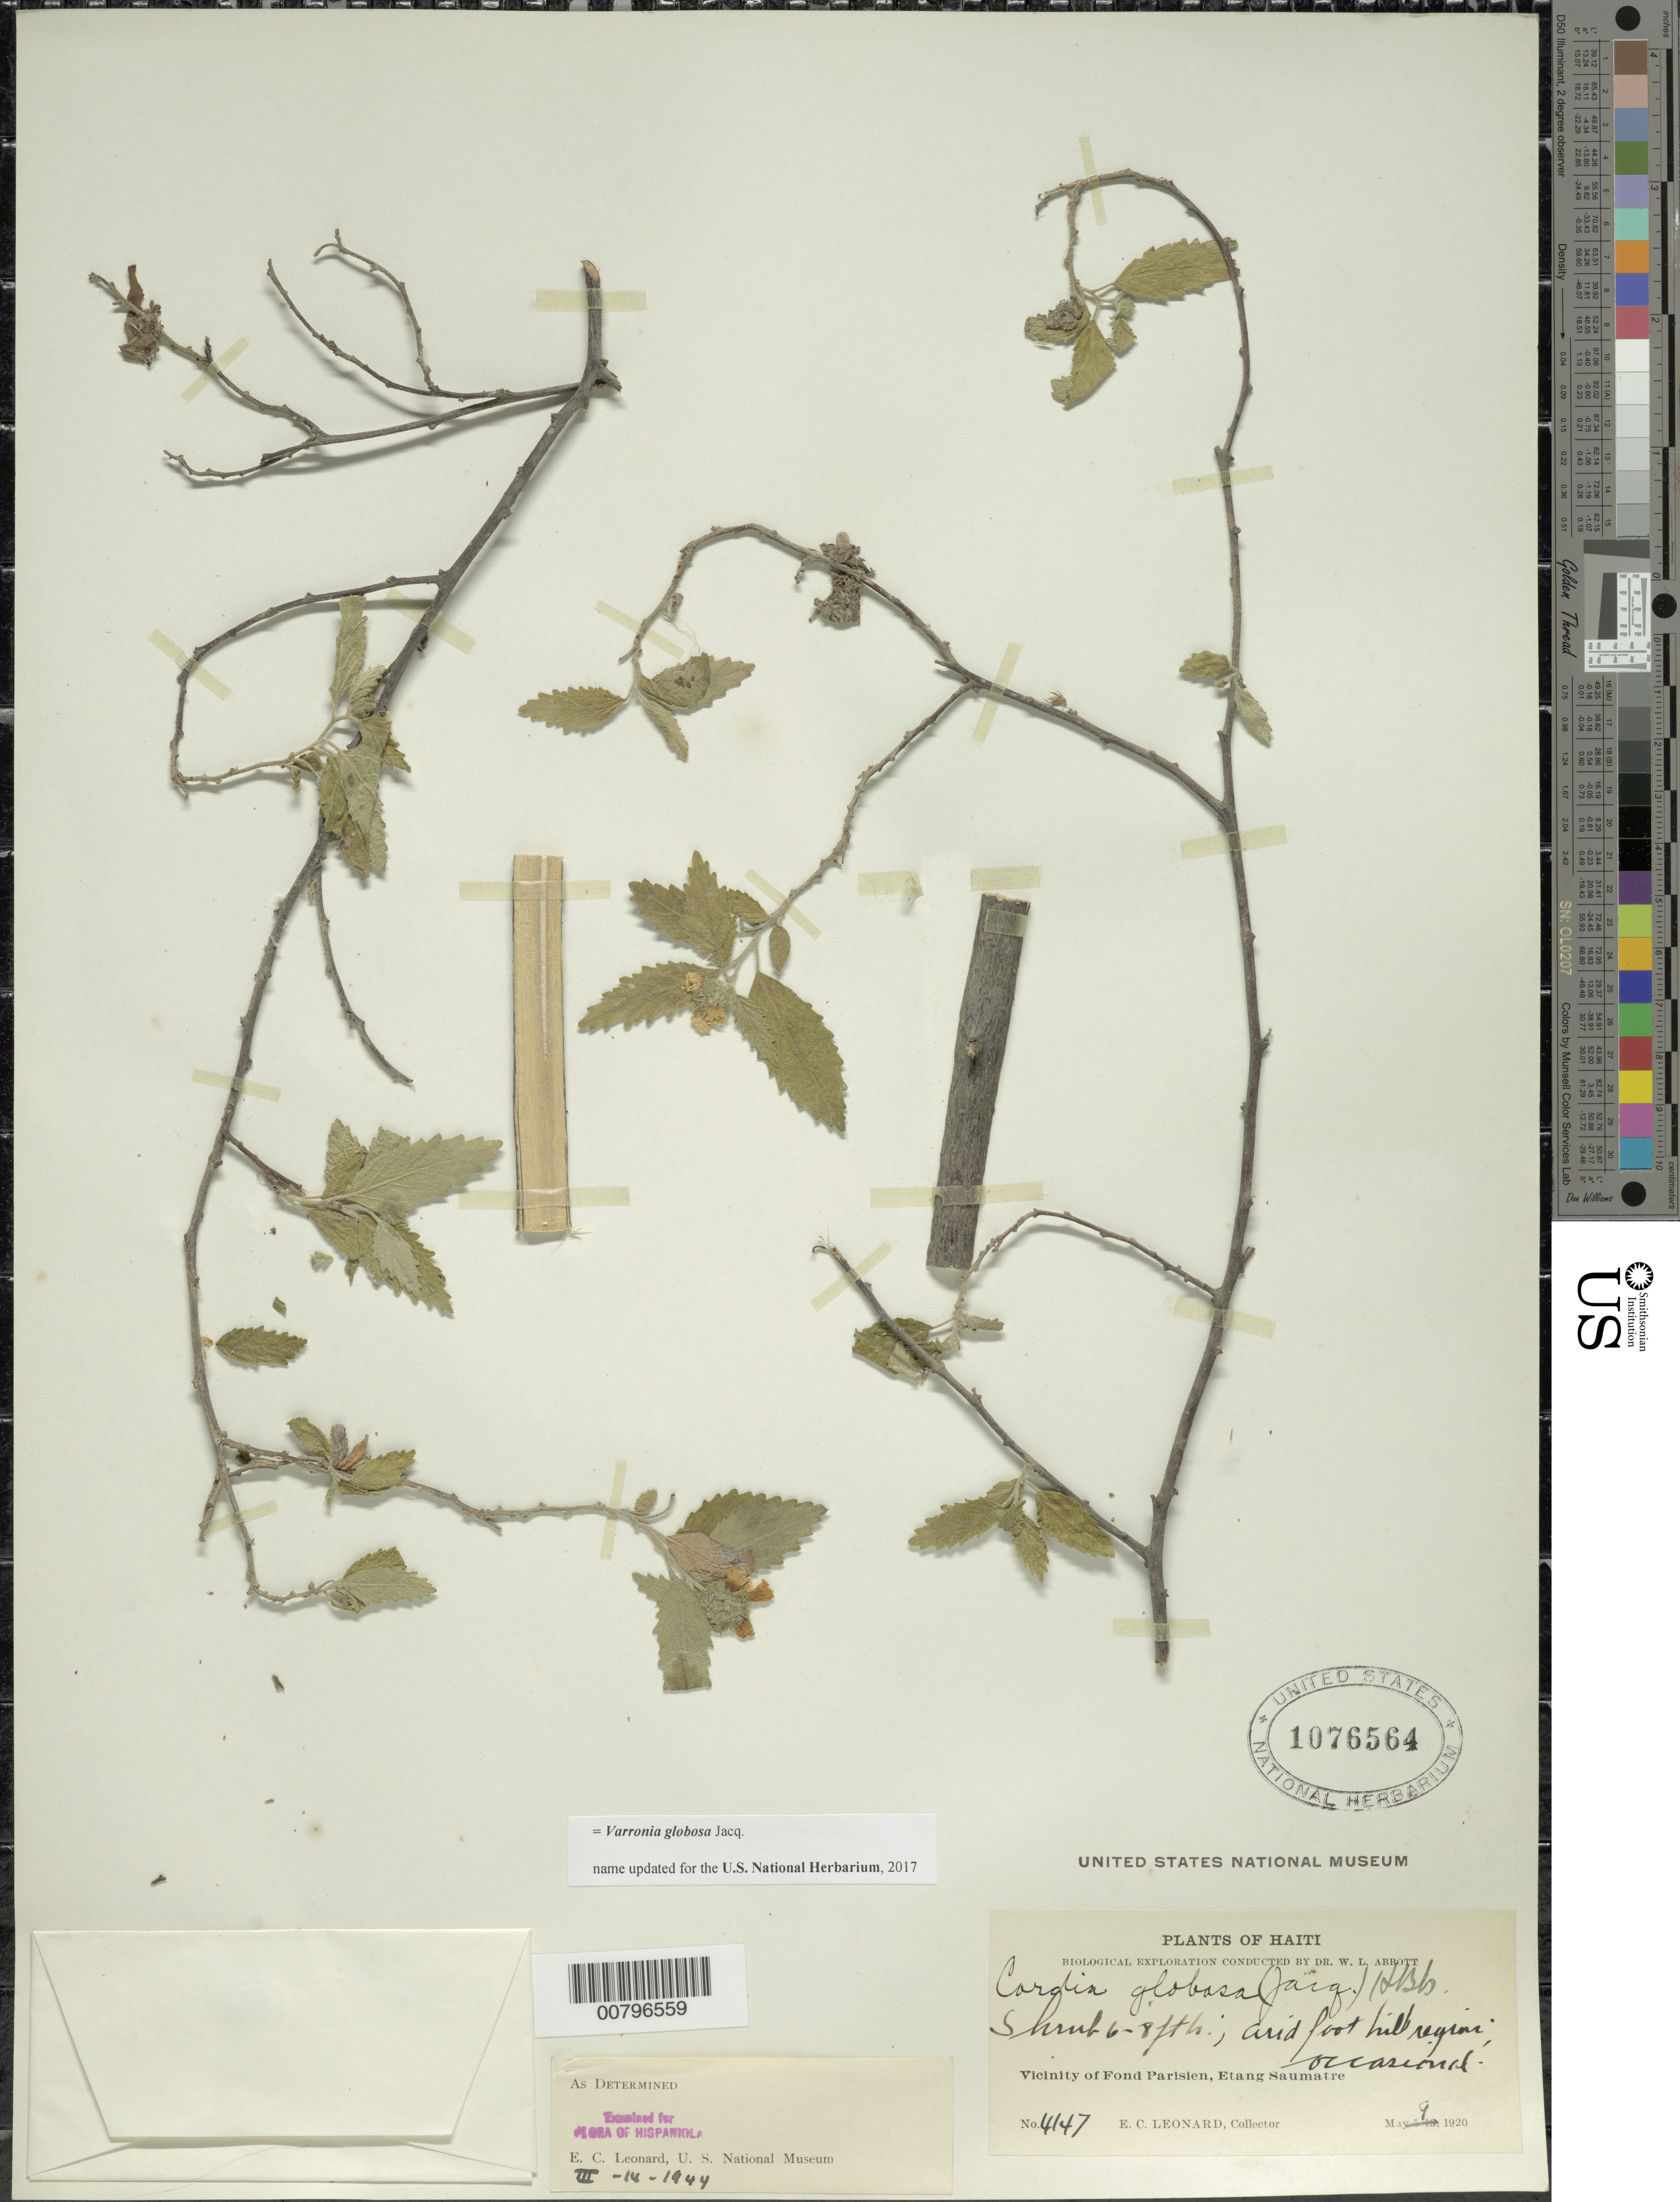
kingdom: Plantae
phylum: Tracheophyta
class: Magnoliopsida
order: Boraginales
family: Cordiaceae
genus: Cordia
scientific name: Cordia globosa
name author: (Jacq.) Kunth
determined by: Leonard, Emery C., (US)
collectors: E. C. Leonard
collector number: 4147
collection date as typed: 09 May 1920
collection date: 1920-05-09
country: Haiti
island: Hispaniola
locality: Etang Saumatre, vicinity of Etang.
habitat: Arid foot hill region.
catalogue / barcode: US 1076564